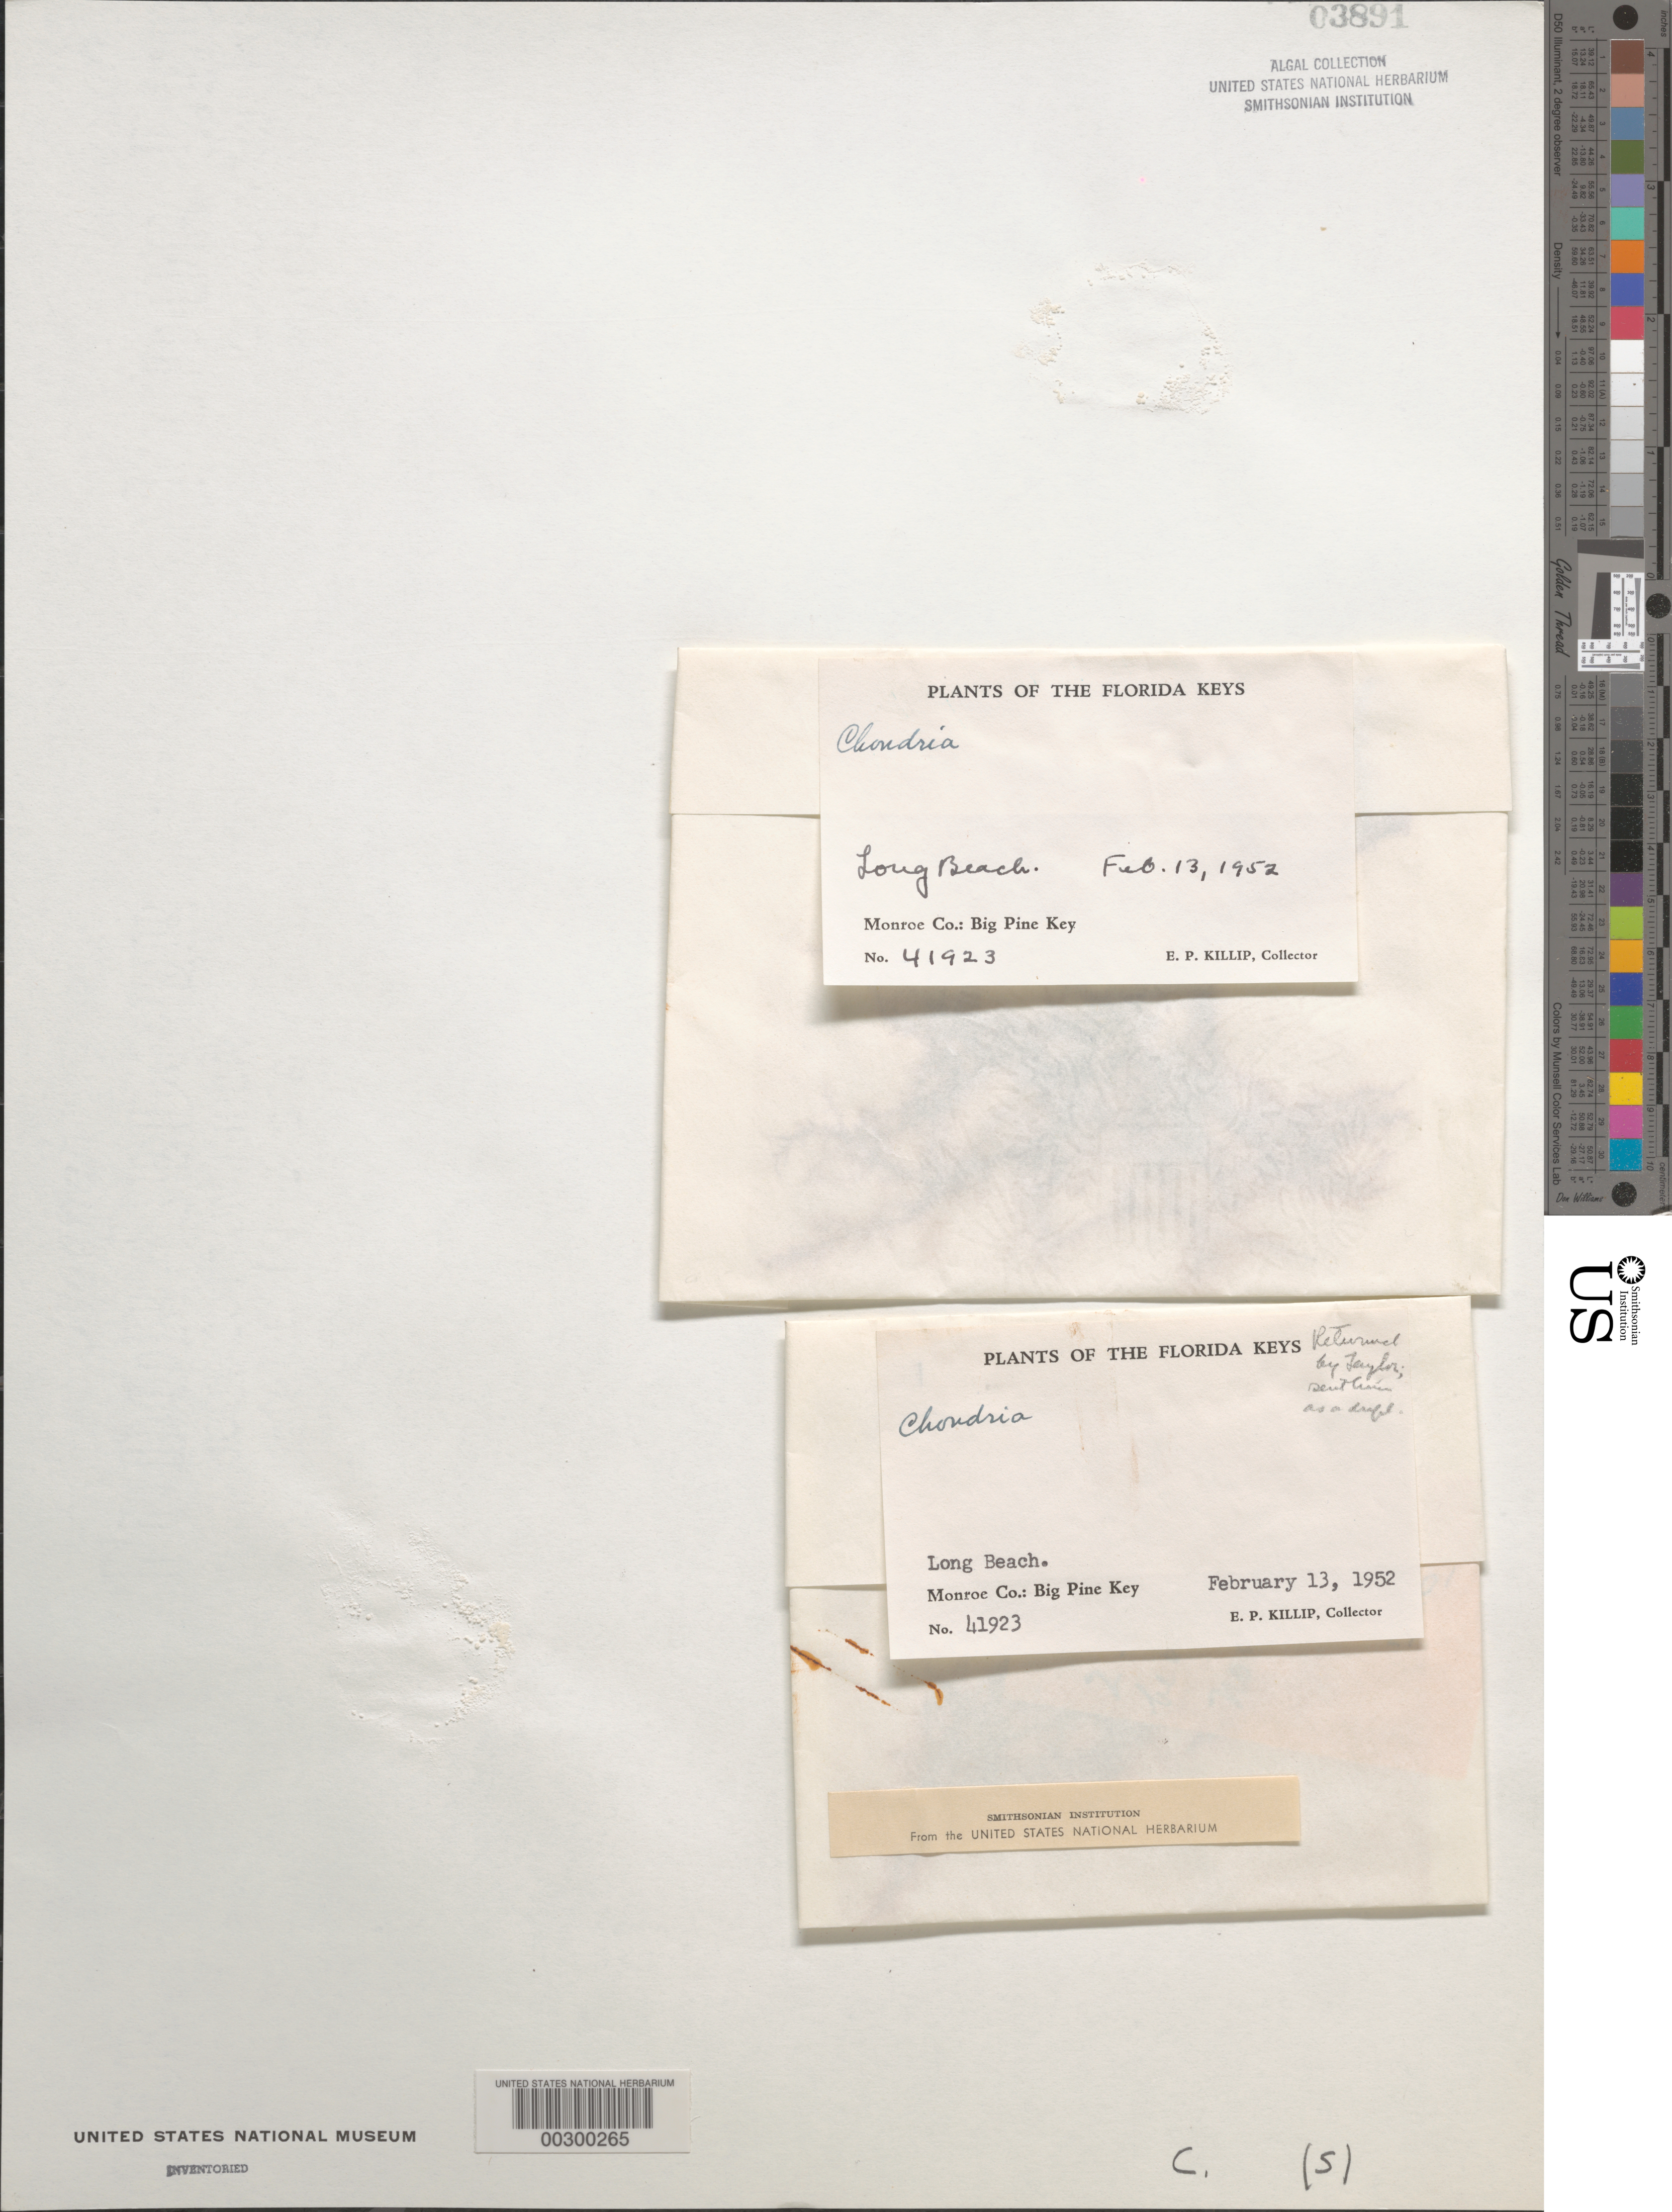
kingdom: Plantae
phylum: Rhodophyta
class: Florideophyceae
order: Ceramiales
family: Rhodomelaceae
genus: Chondria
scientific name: Chondria sp.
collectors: E. P. Killip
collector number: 41923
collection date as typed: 13 Feb 1952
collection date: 1952-02-13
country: United States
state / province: Florida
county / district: Monroe County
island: Big Pine Key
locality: Long Beach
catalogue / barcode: US 3891